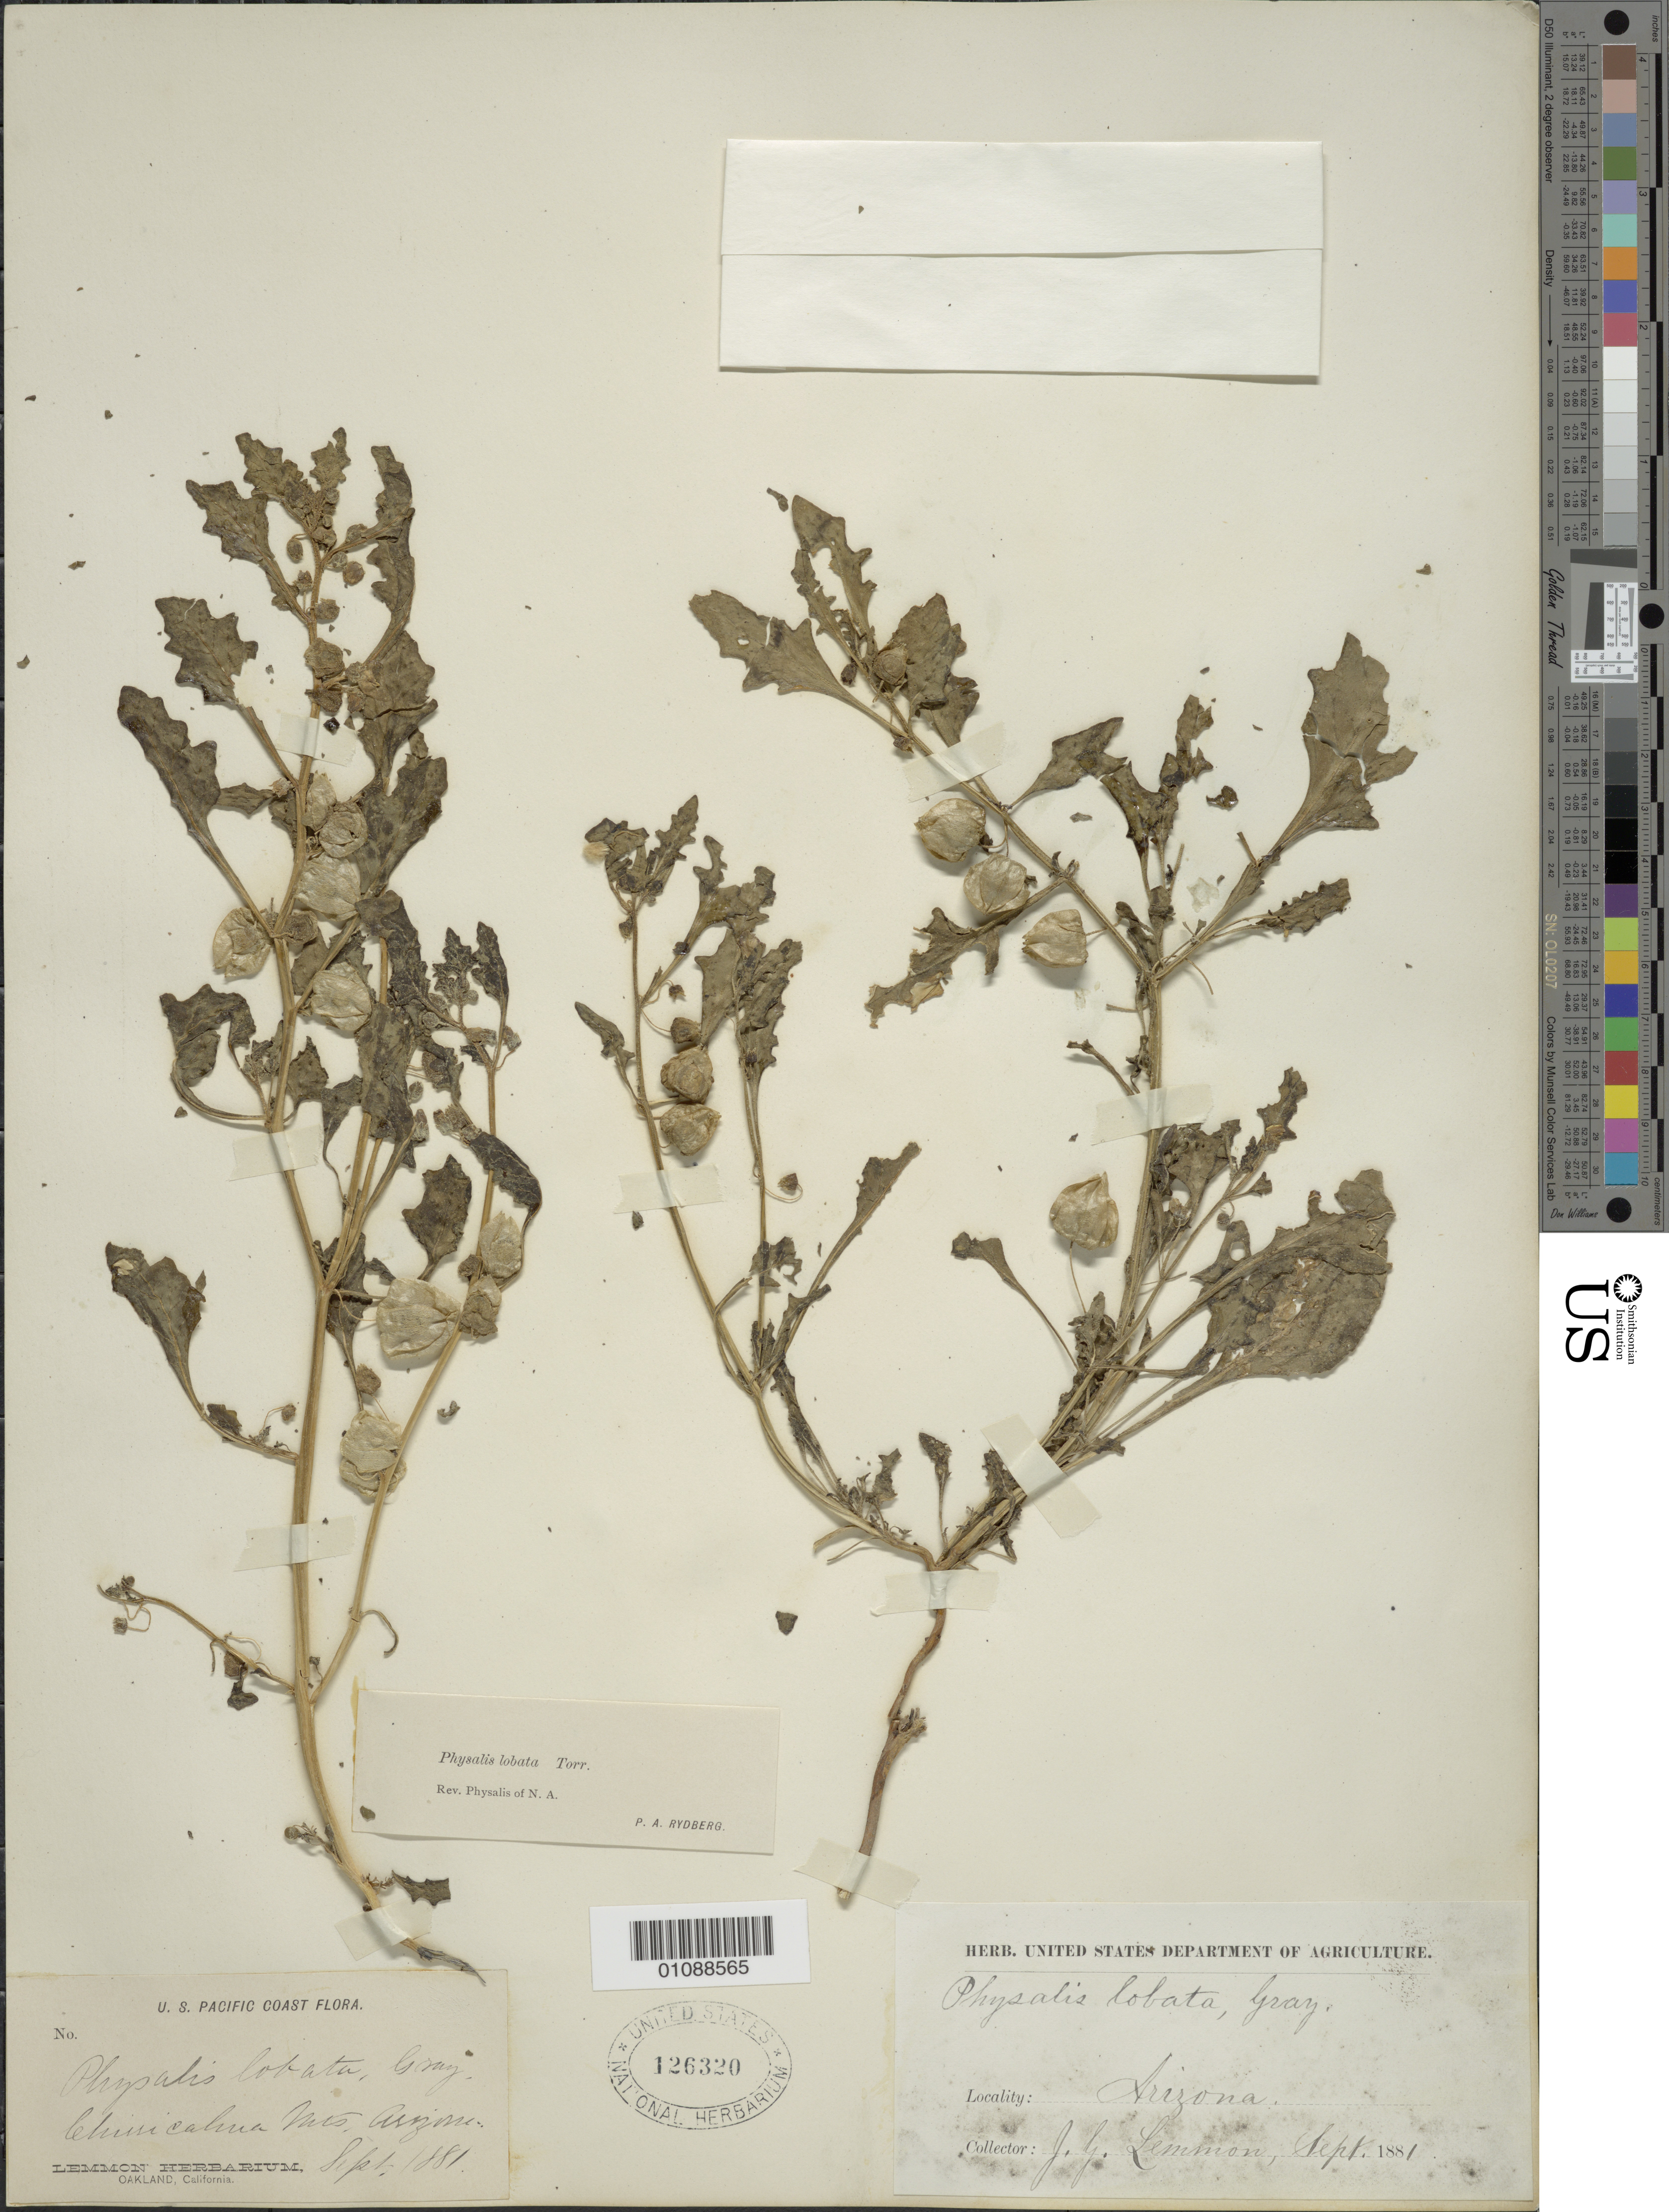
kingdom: Plantae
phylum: Tracheophyta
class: Magnoliopsida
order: Solanales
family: Solanaceae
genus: Quincula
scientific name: Quincula lobata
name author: (Torr.) Raf.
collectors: J. Lemmon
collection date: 1881-09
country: United States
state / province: Arizona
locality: U.S. Pacific Coast. Chiricahua Mts.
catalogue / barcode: US 126320